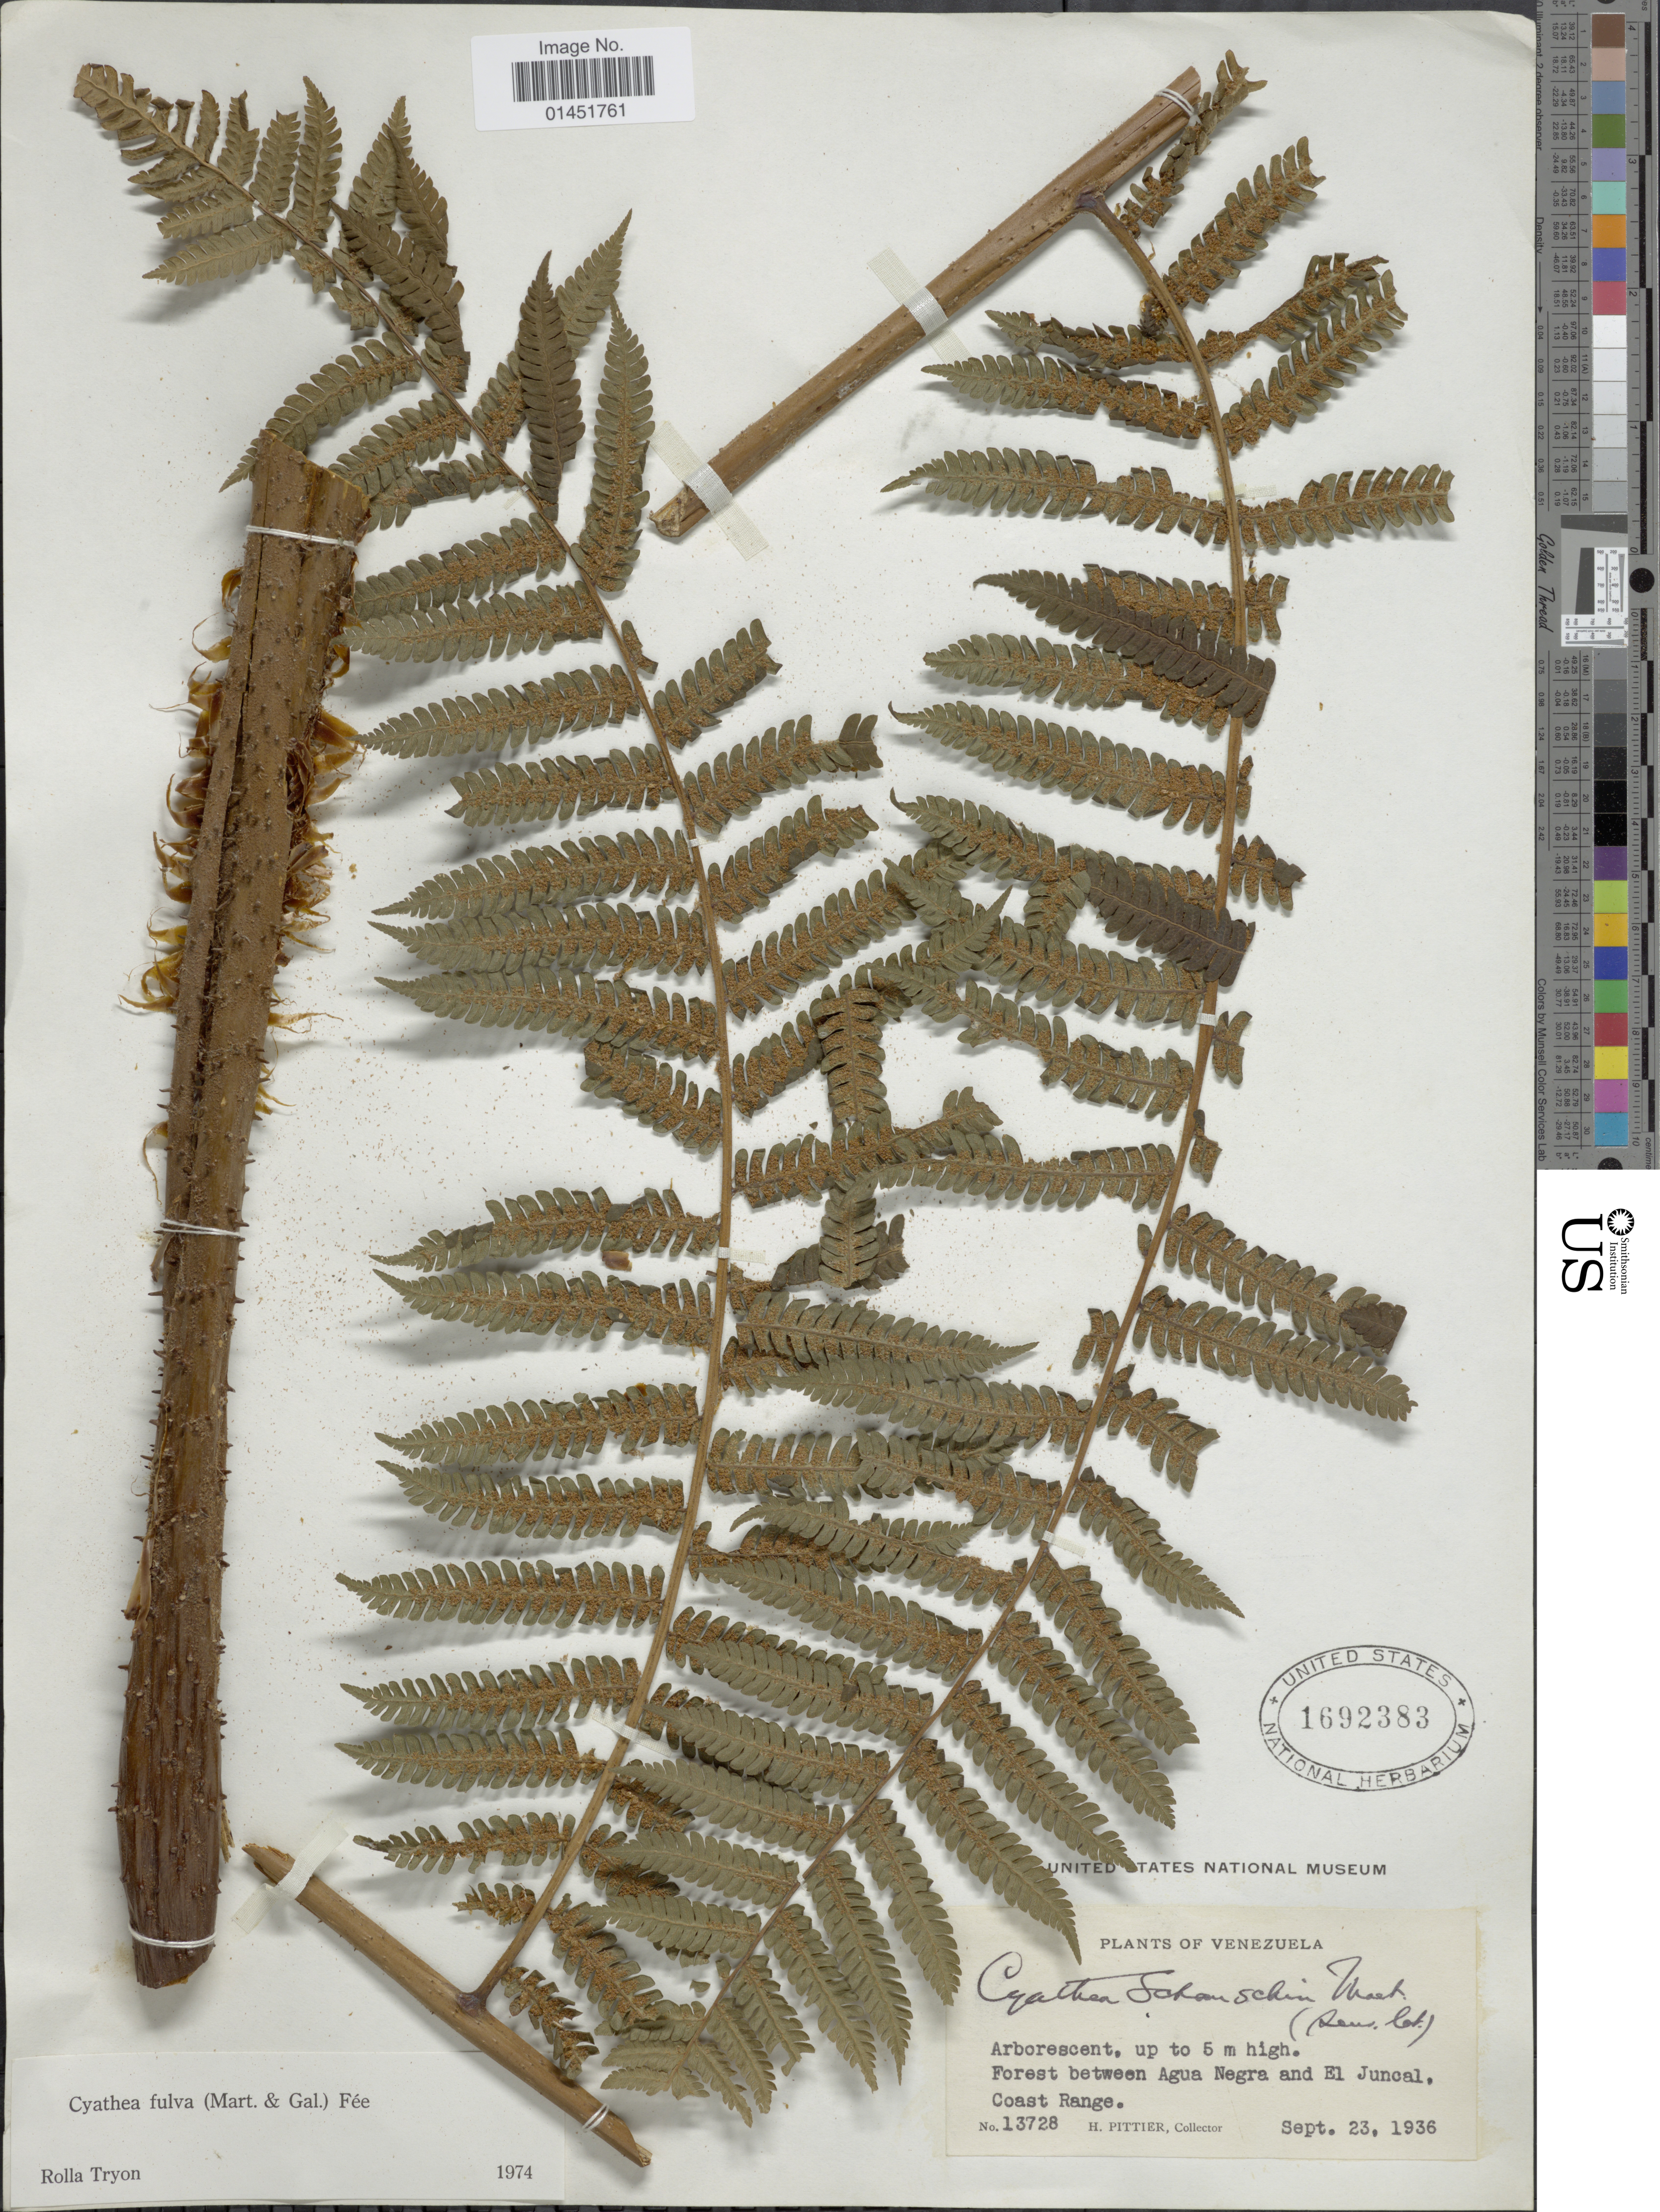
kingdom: Plantae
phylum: Tracheophyta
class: Polypodiopsida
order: Cyatheales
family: Cyatheaceae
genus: Cyathea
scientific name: Cyathea fulva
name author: (M. Martens & Galeotti) Fée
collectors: H. F. Pittier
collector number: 13728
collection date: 1936-09-23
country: Venezuela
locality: Forest between Agua Negra and El Juncal. Coast Range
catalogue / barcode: US 1692383